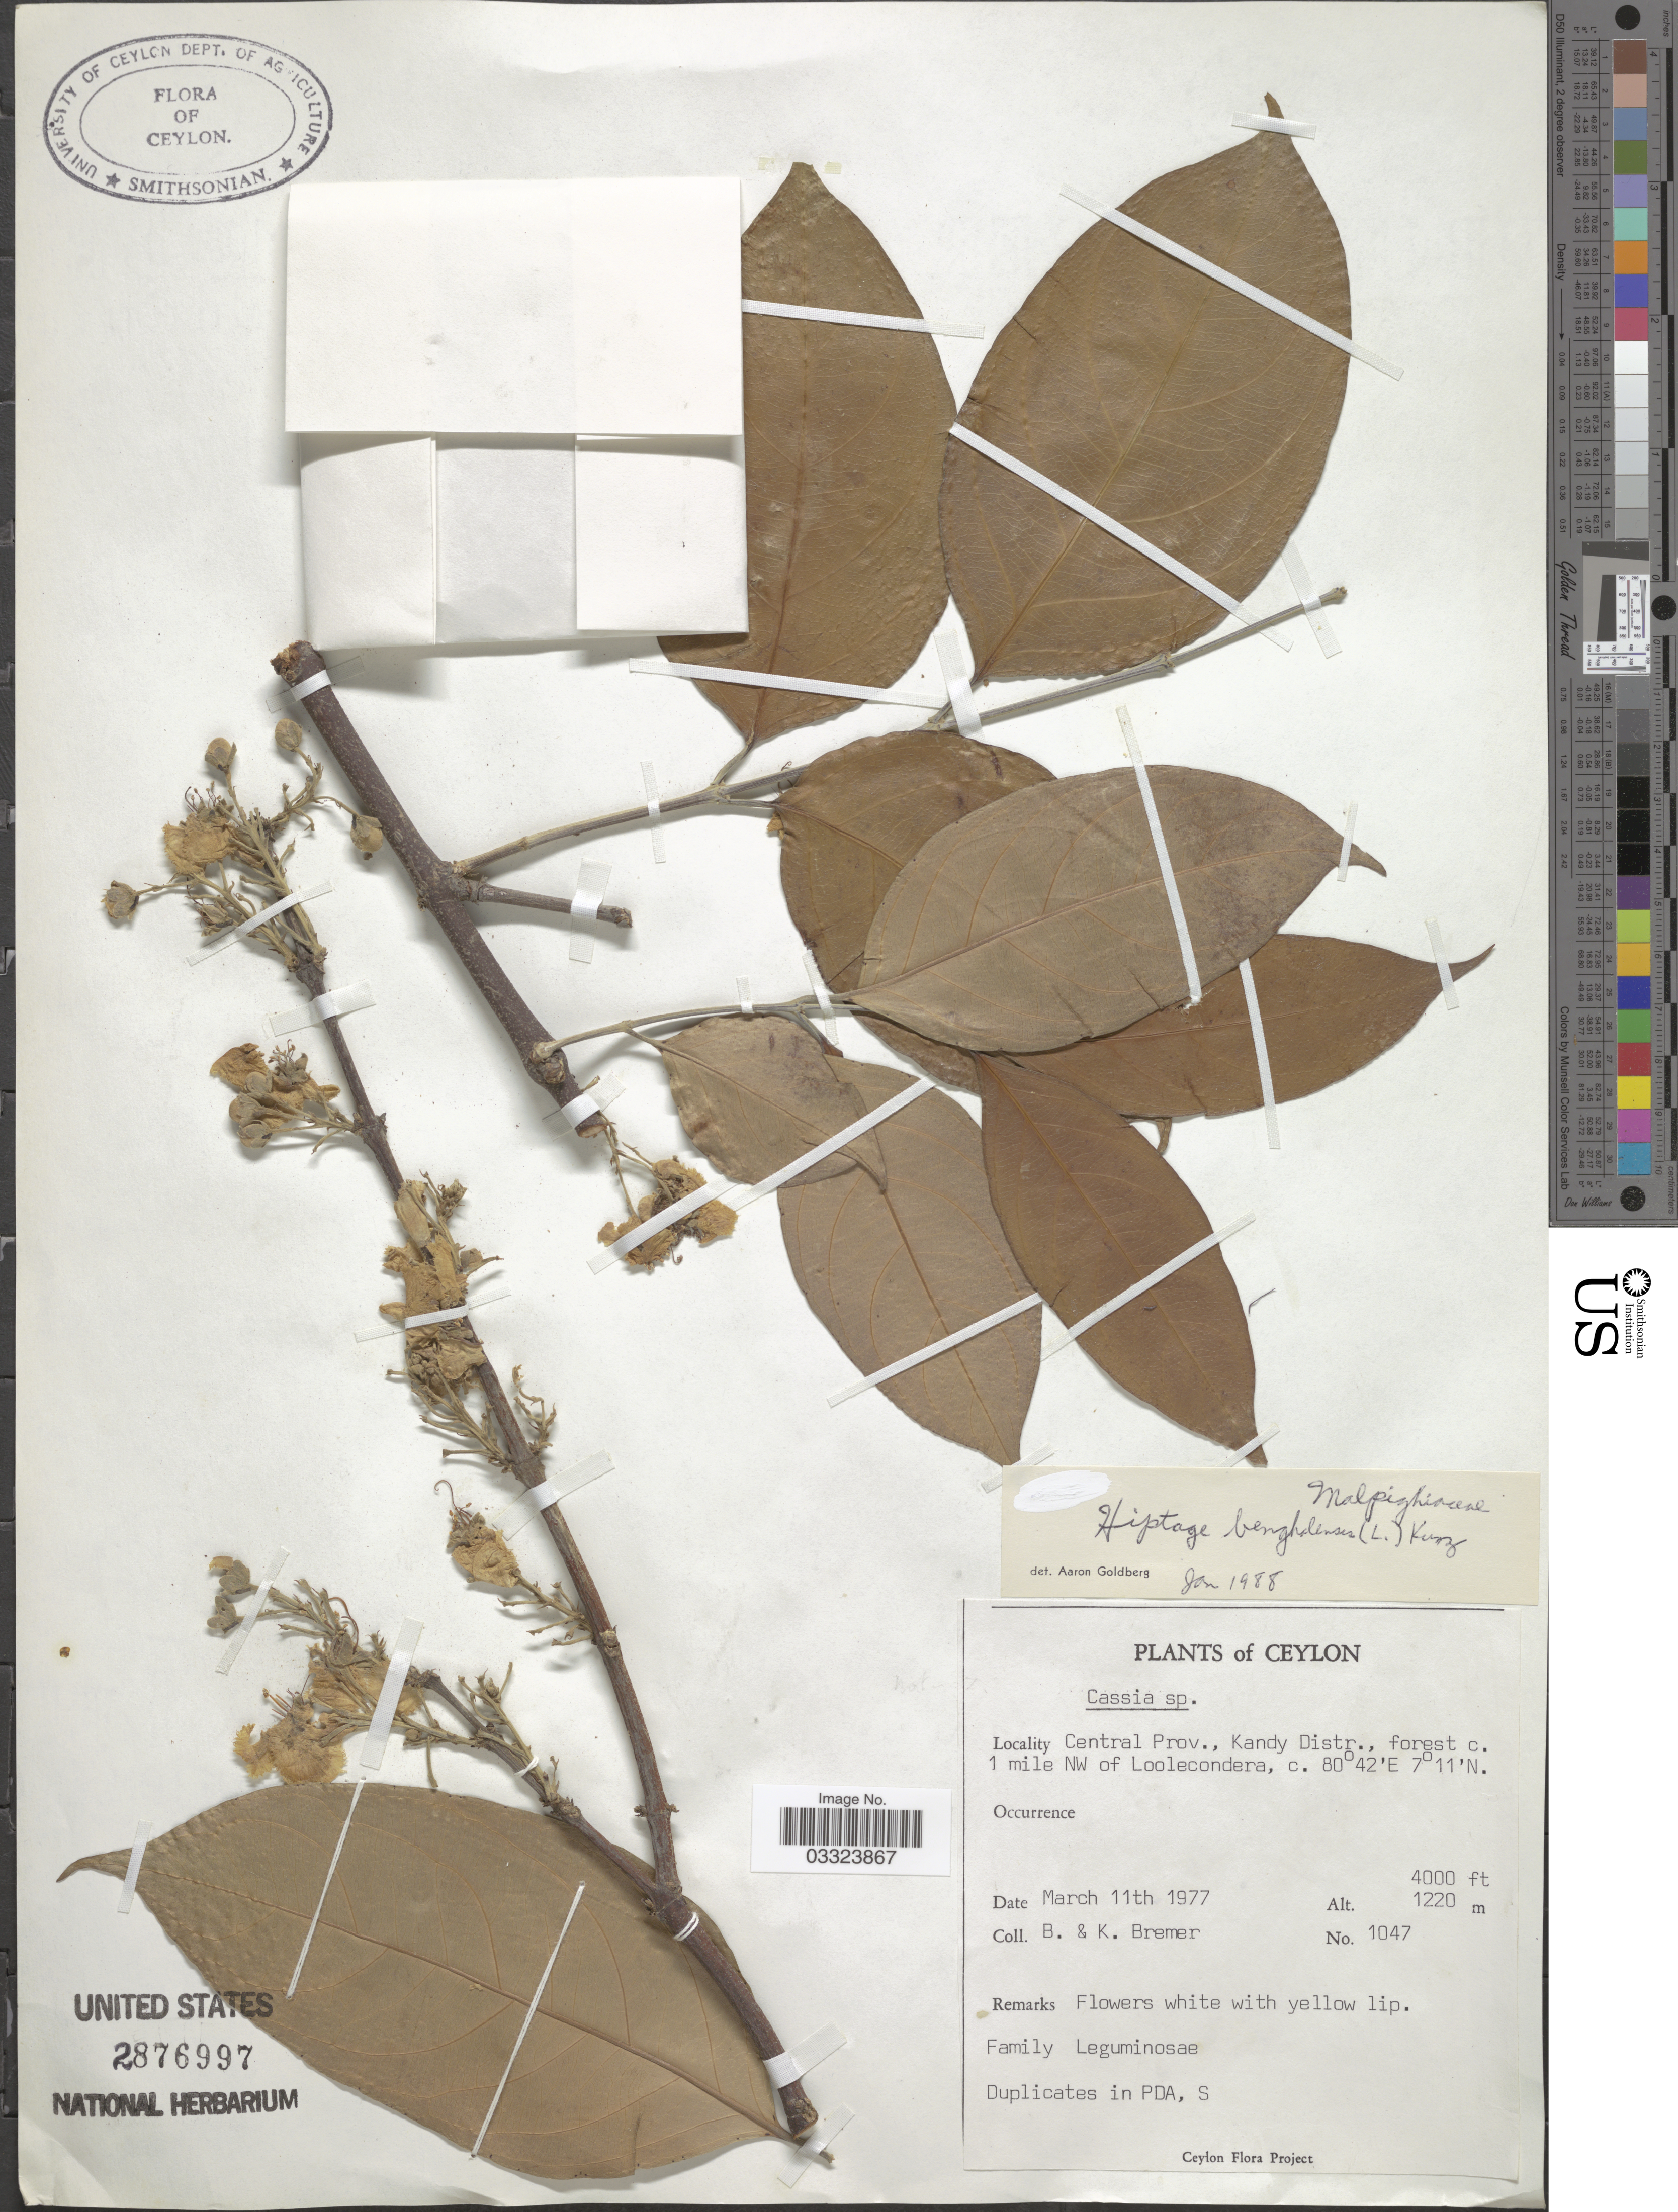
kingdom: Plantae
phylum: Tracheophyta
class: Magnoliopsida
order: Malpighiales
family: Malpighiaceae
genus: Hiptage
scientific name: Hiptage benghalensis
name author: (L.) Kurz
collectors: B. Bremer & K. Bremer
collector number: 1047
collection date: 1977-03-11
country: Sri Lanka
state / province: Central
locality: Ceylon. Kandy Distr., forest c. 1 mile NW of Loolecondera.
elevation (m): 1219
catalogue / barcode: US 2876997